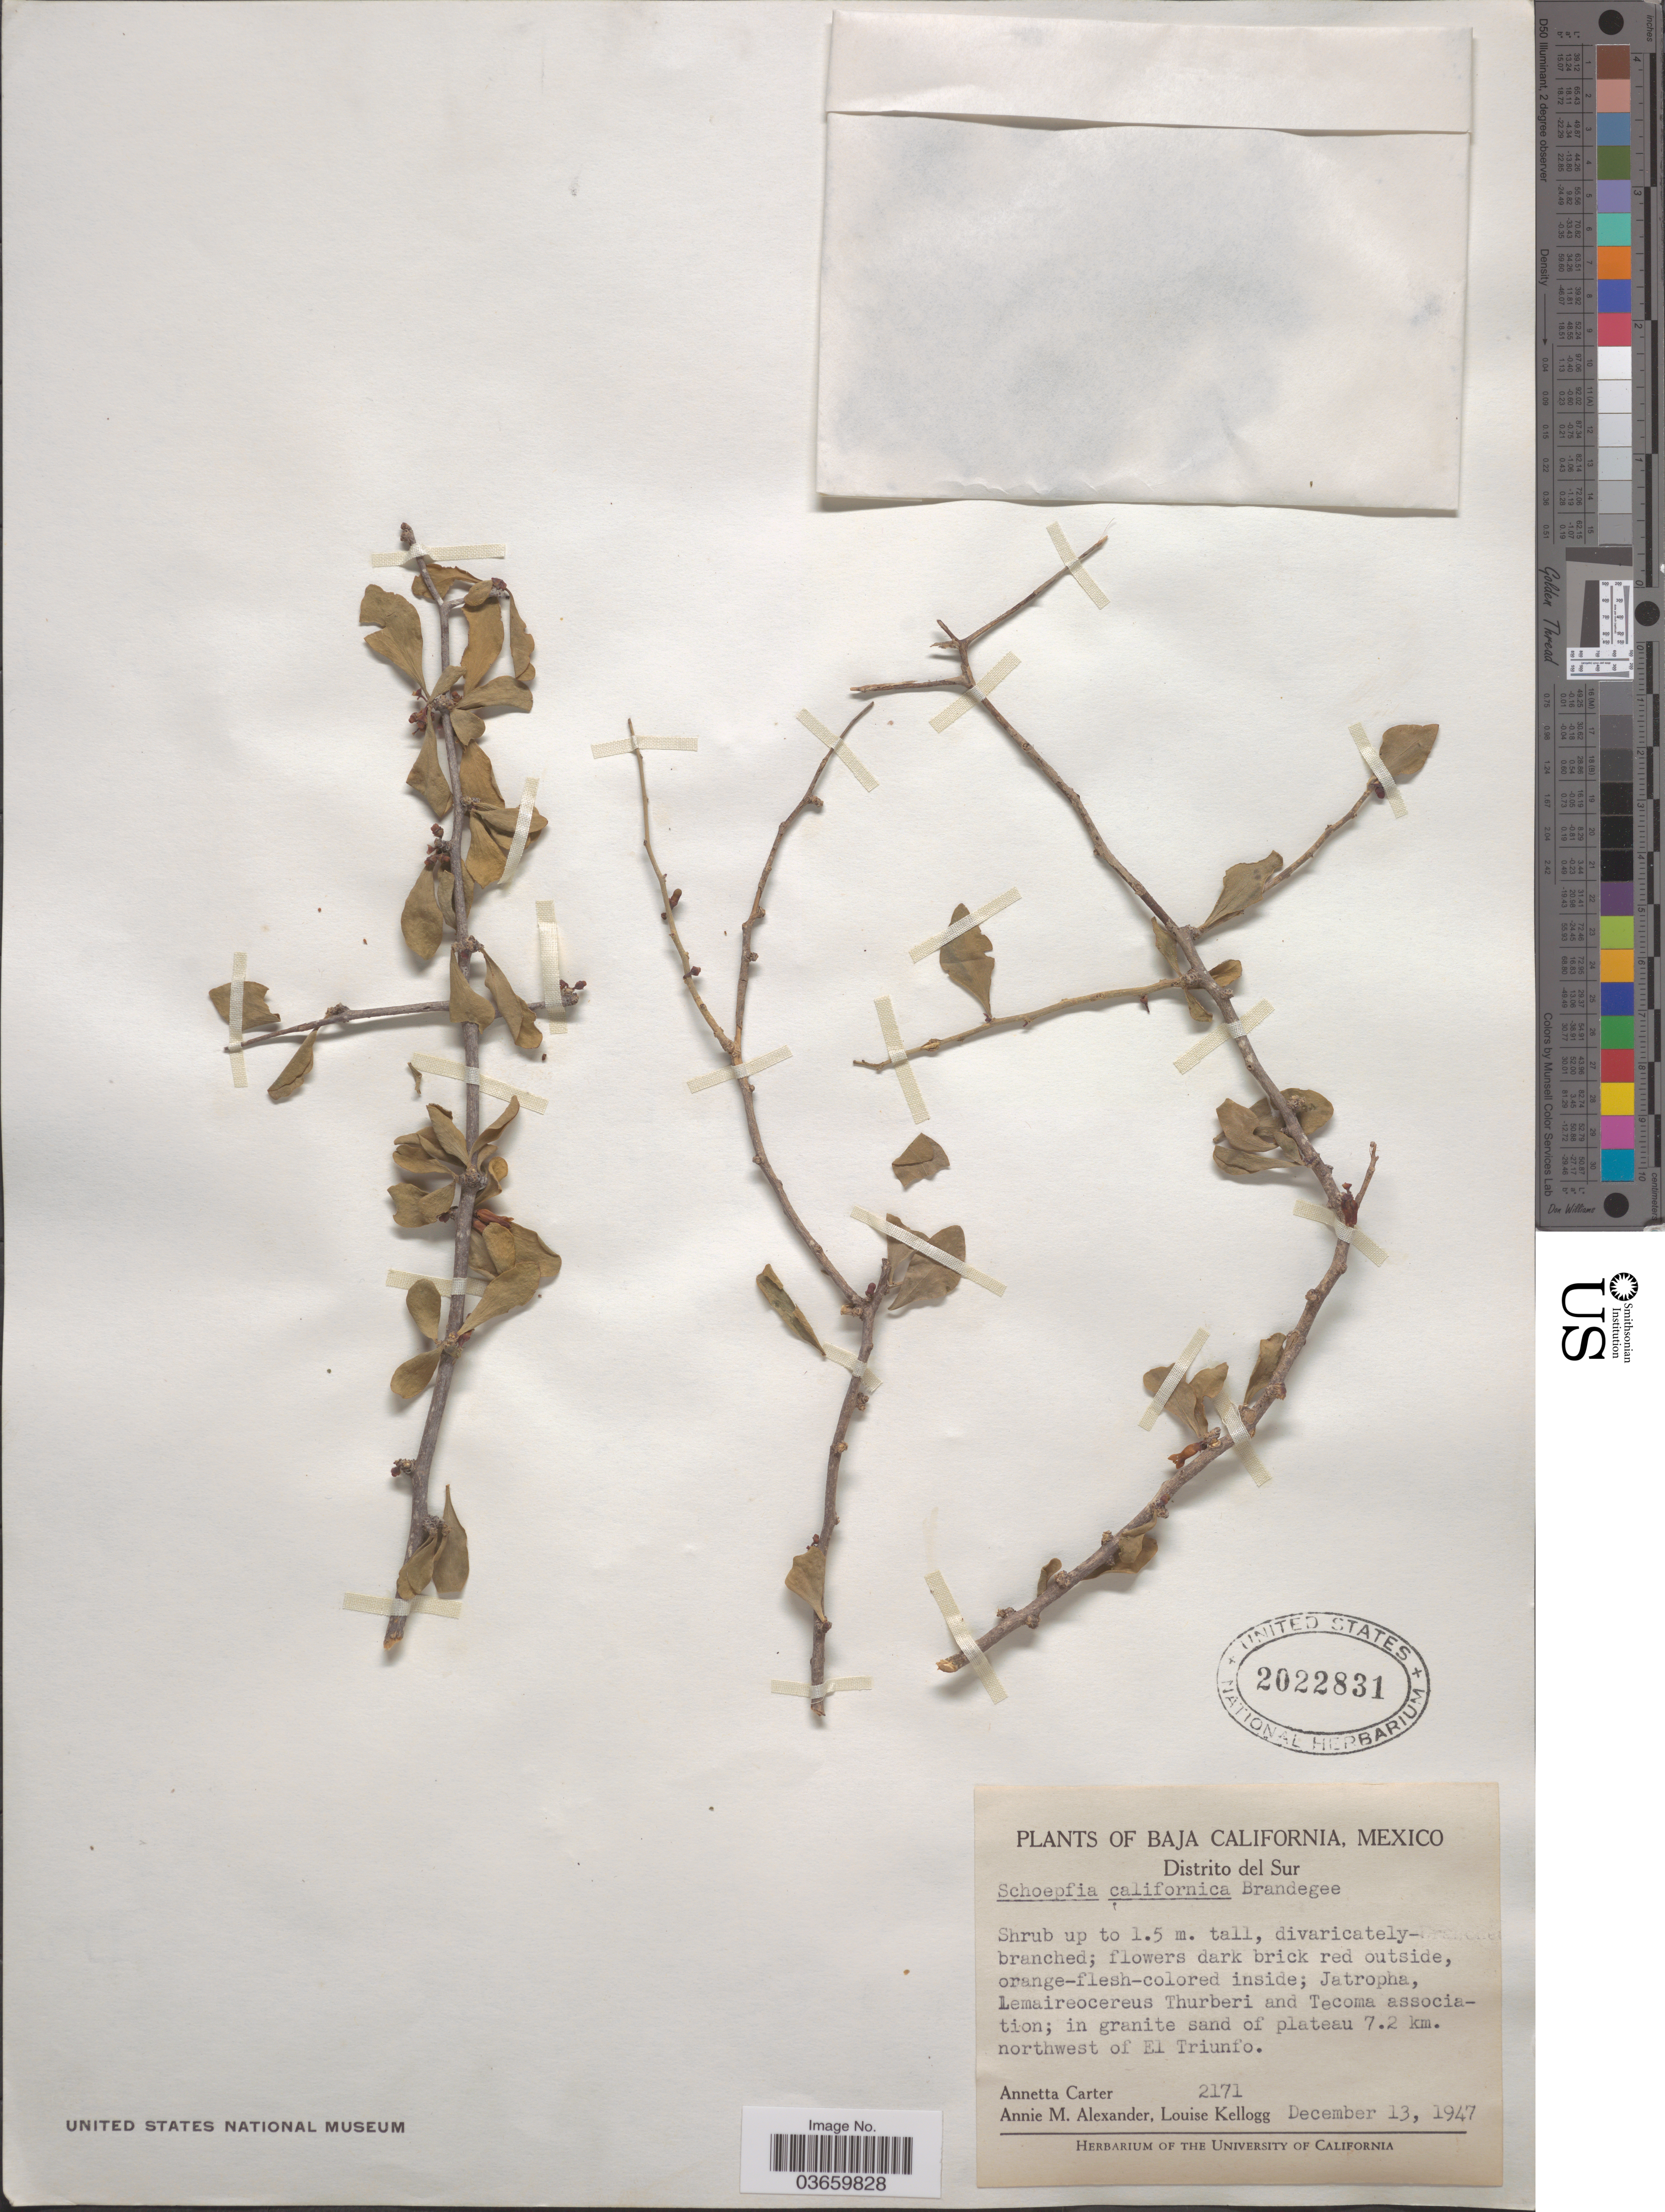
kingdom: Plantae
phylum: Tracheophyta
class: Magnoliopsida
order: Santalales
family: Schoepfiaceae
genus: Schoepfia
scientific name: Schoepfia californica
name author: Brandegee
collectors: A. Carter, A. M. Alexander & L. Kellogg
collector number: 2171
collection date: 1947-12-13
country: Mexico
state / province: Baja California Sur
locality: Distrito del Sur. In granite sand of plateau 7.2 km. northwest of El Triunfo.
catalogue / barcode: US 2022831